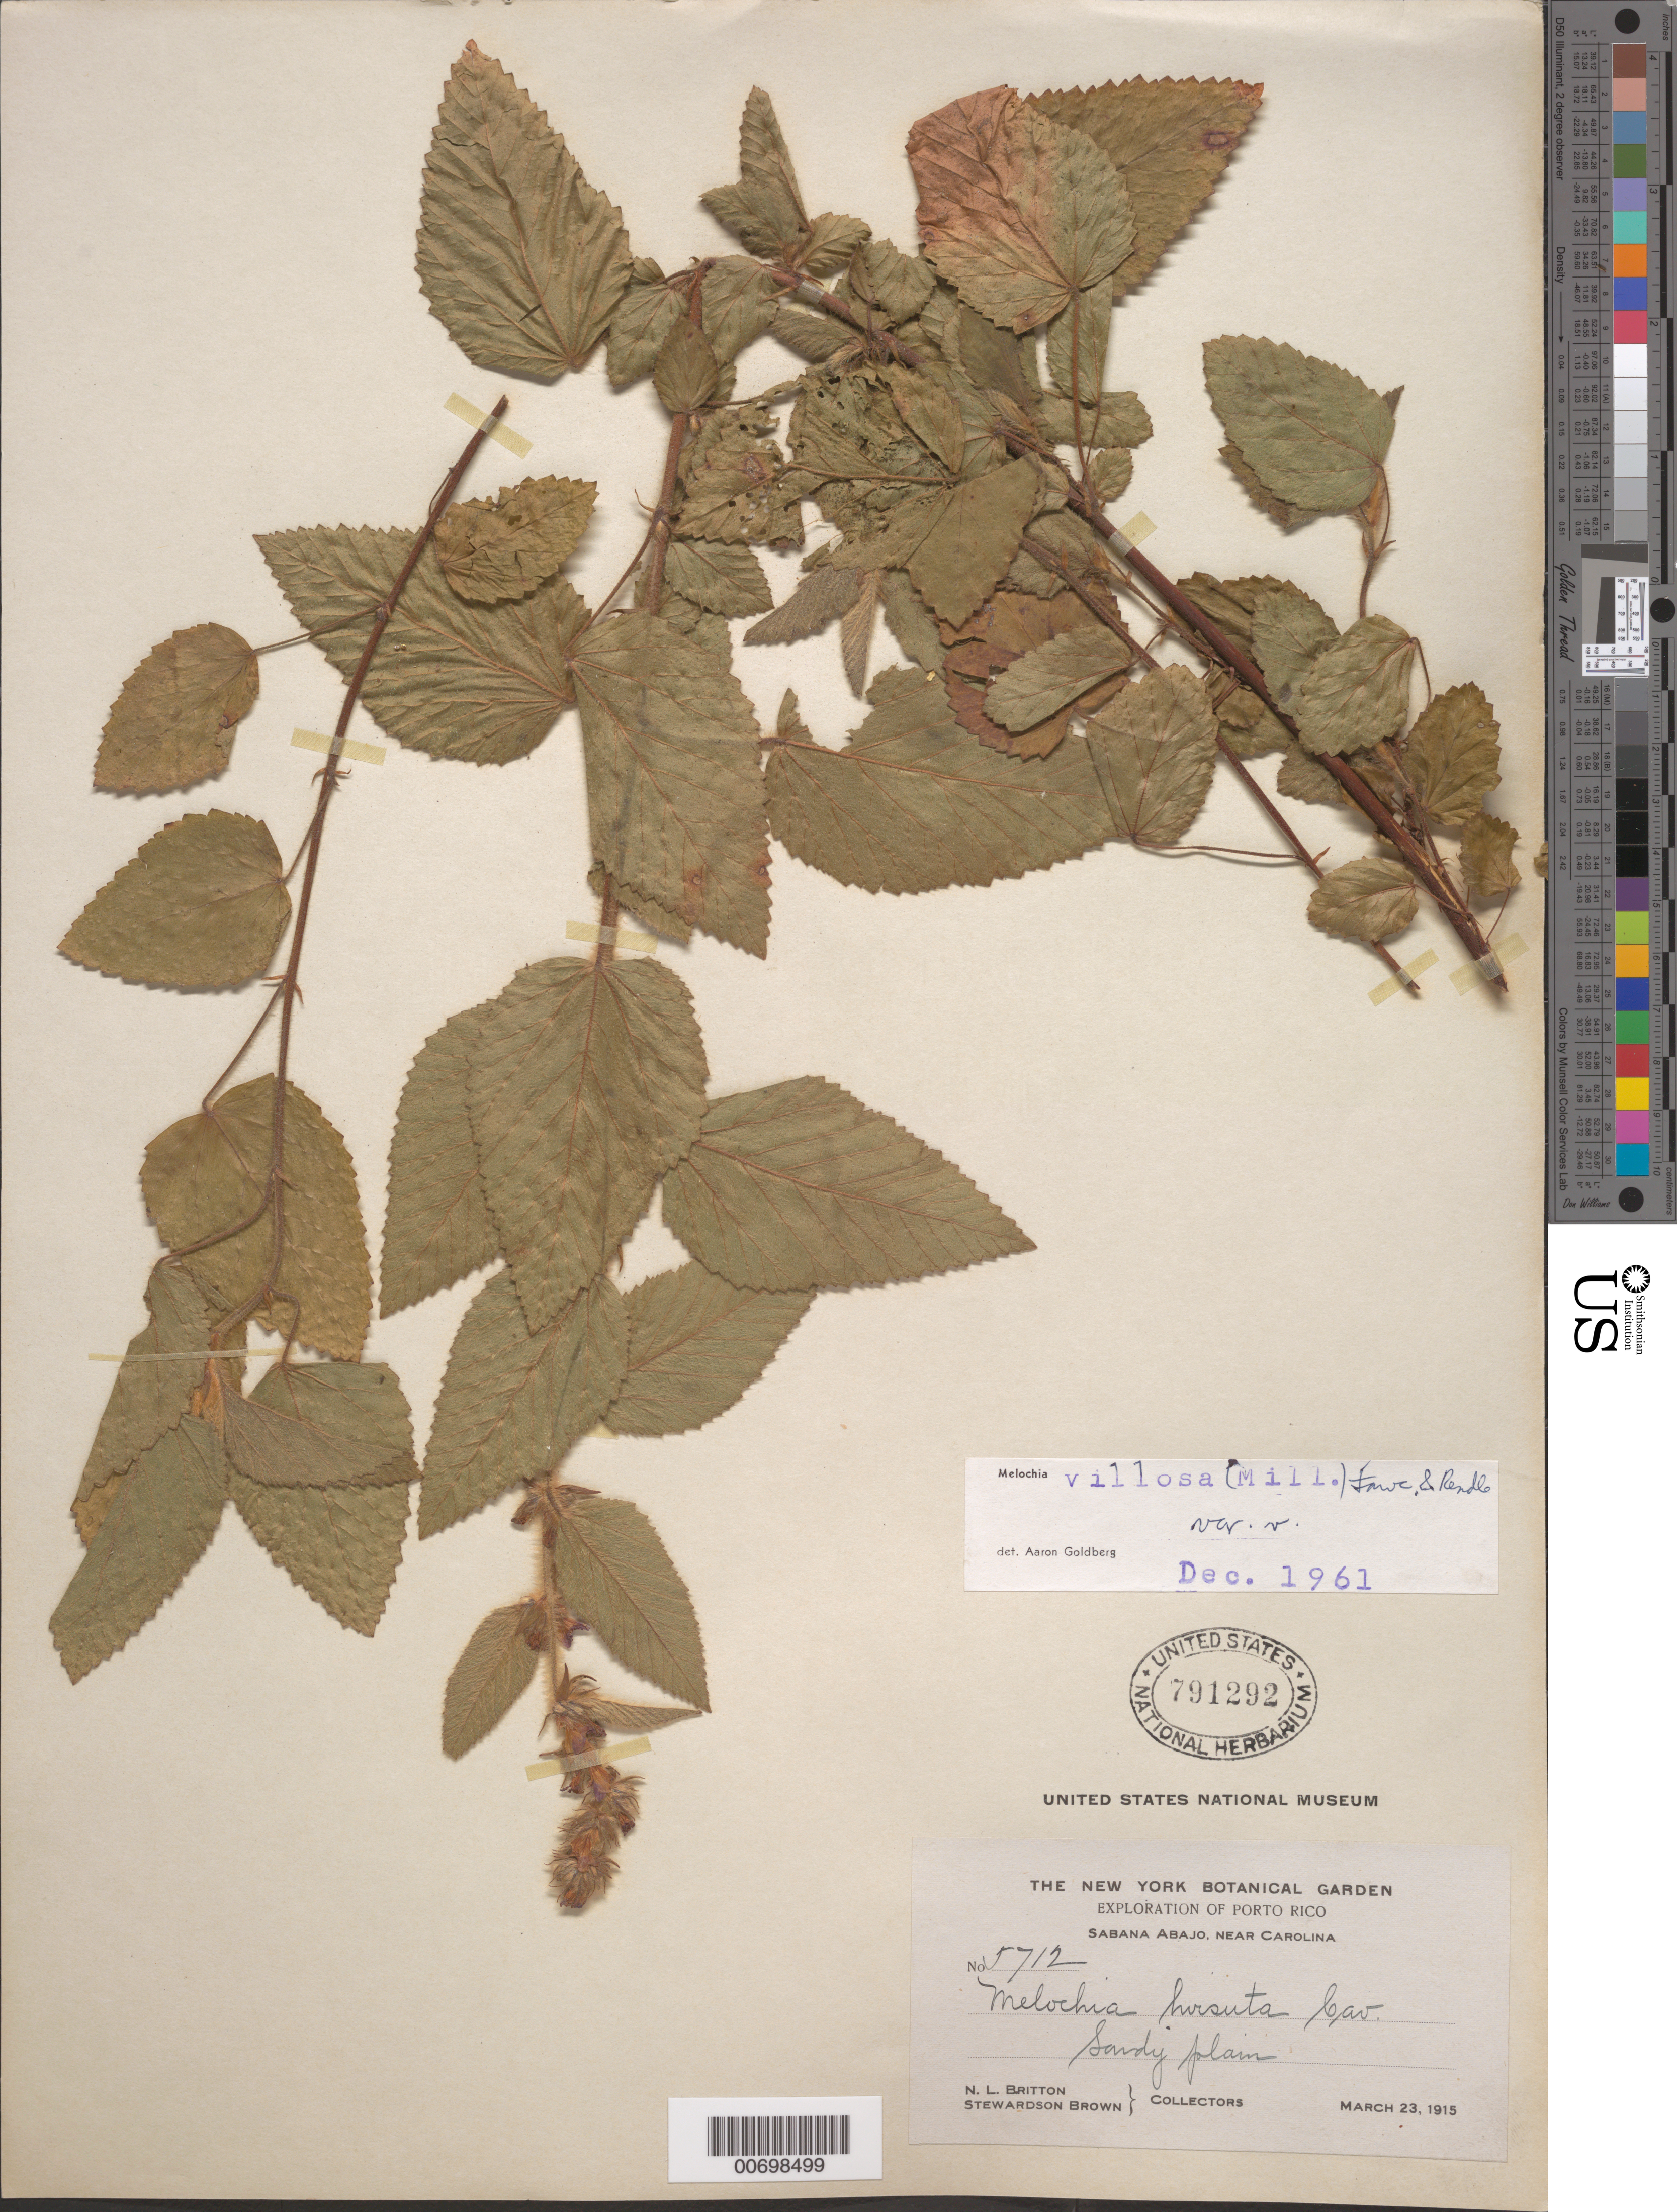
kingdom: Plantae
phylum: Tracheophyta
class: Magnoliopsida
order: Malvales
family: Malvaceae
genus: Melochia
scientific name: Melochia spicata var. spicata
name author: (L.) Fryxell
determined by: Dorr, L. J., (BOT), Smithsonian Institution - National Museum of Natural History (UNITED STATES)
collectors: N. Britton & S. Brown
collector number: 5712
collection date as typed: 23 Mar 1915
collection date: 1915-03-23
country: Puerto Rico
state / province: Carolina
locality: Sabana Abajo, near Carolina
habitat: Sand plain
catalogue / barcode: US 791292